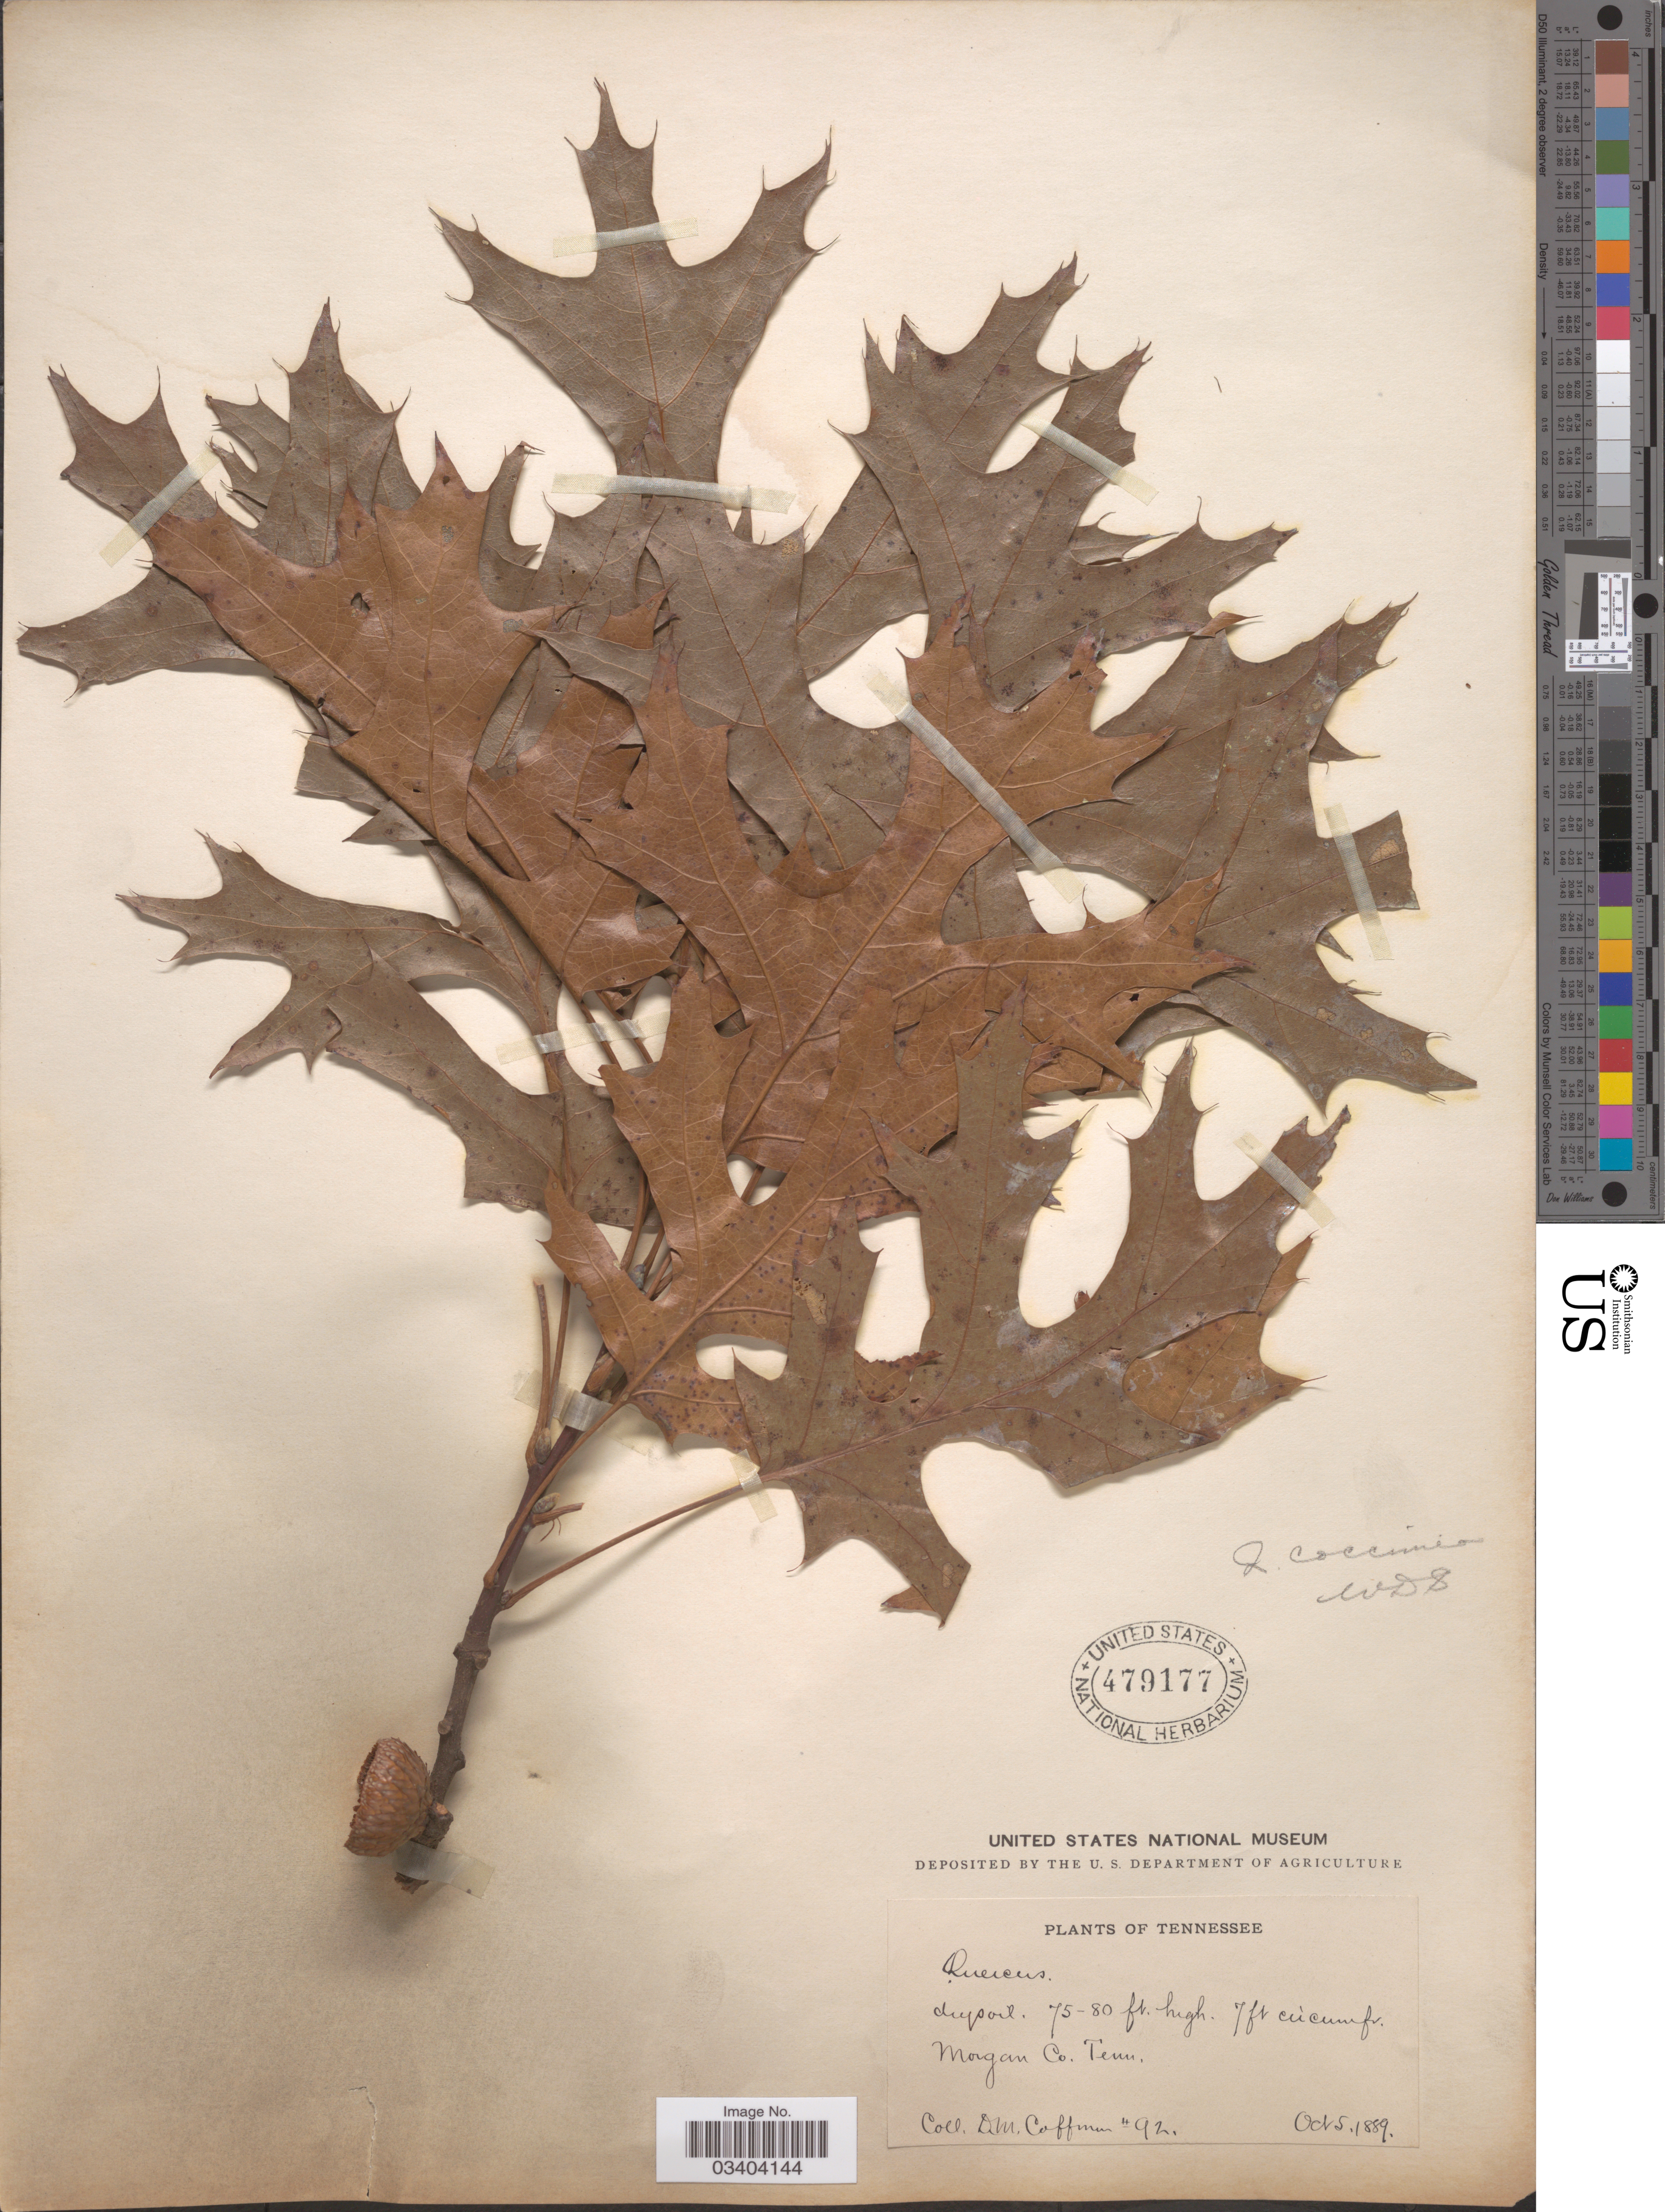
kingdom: Plantae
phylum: Tracheophyta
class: Magnoliopsida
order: Fagales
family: Fagaceae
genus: Quercus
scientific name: Quercus coccinea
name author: Münchh.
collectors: D. M. Coffman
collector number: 92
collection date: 1889-10-05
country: United States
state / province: Tennessee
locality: Morgan Co.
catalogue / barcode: US 479177